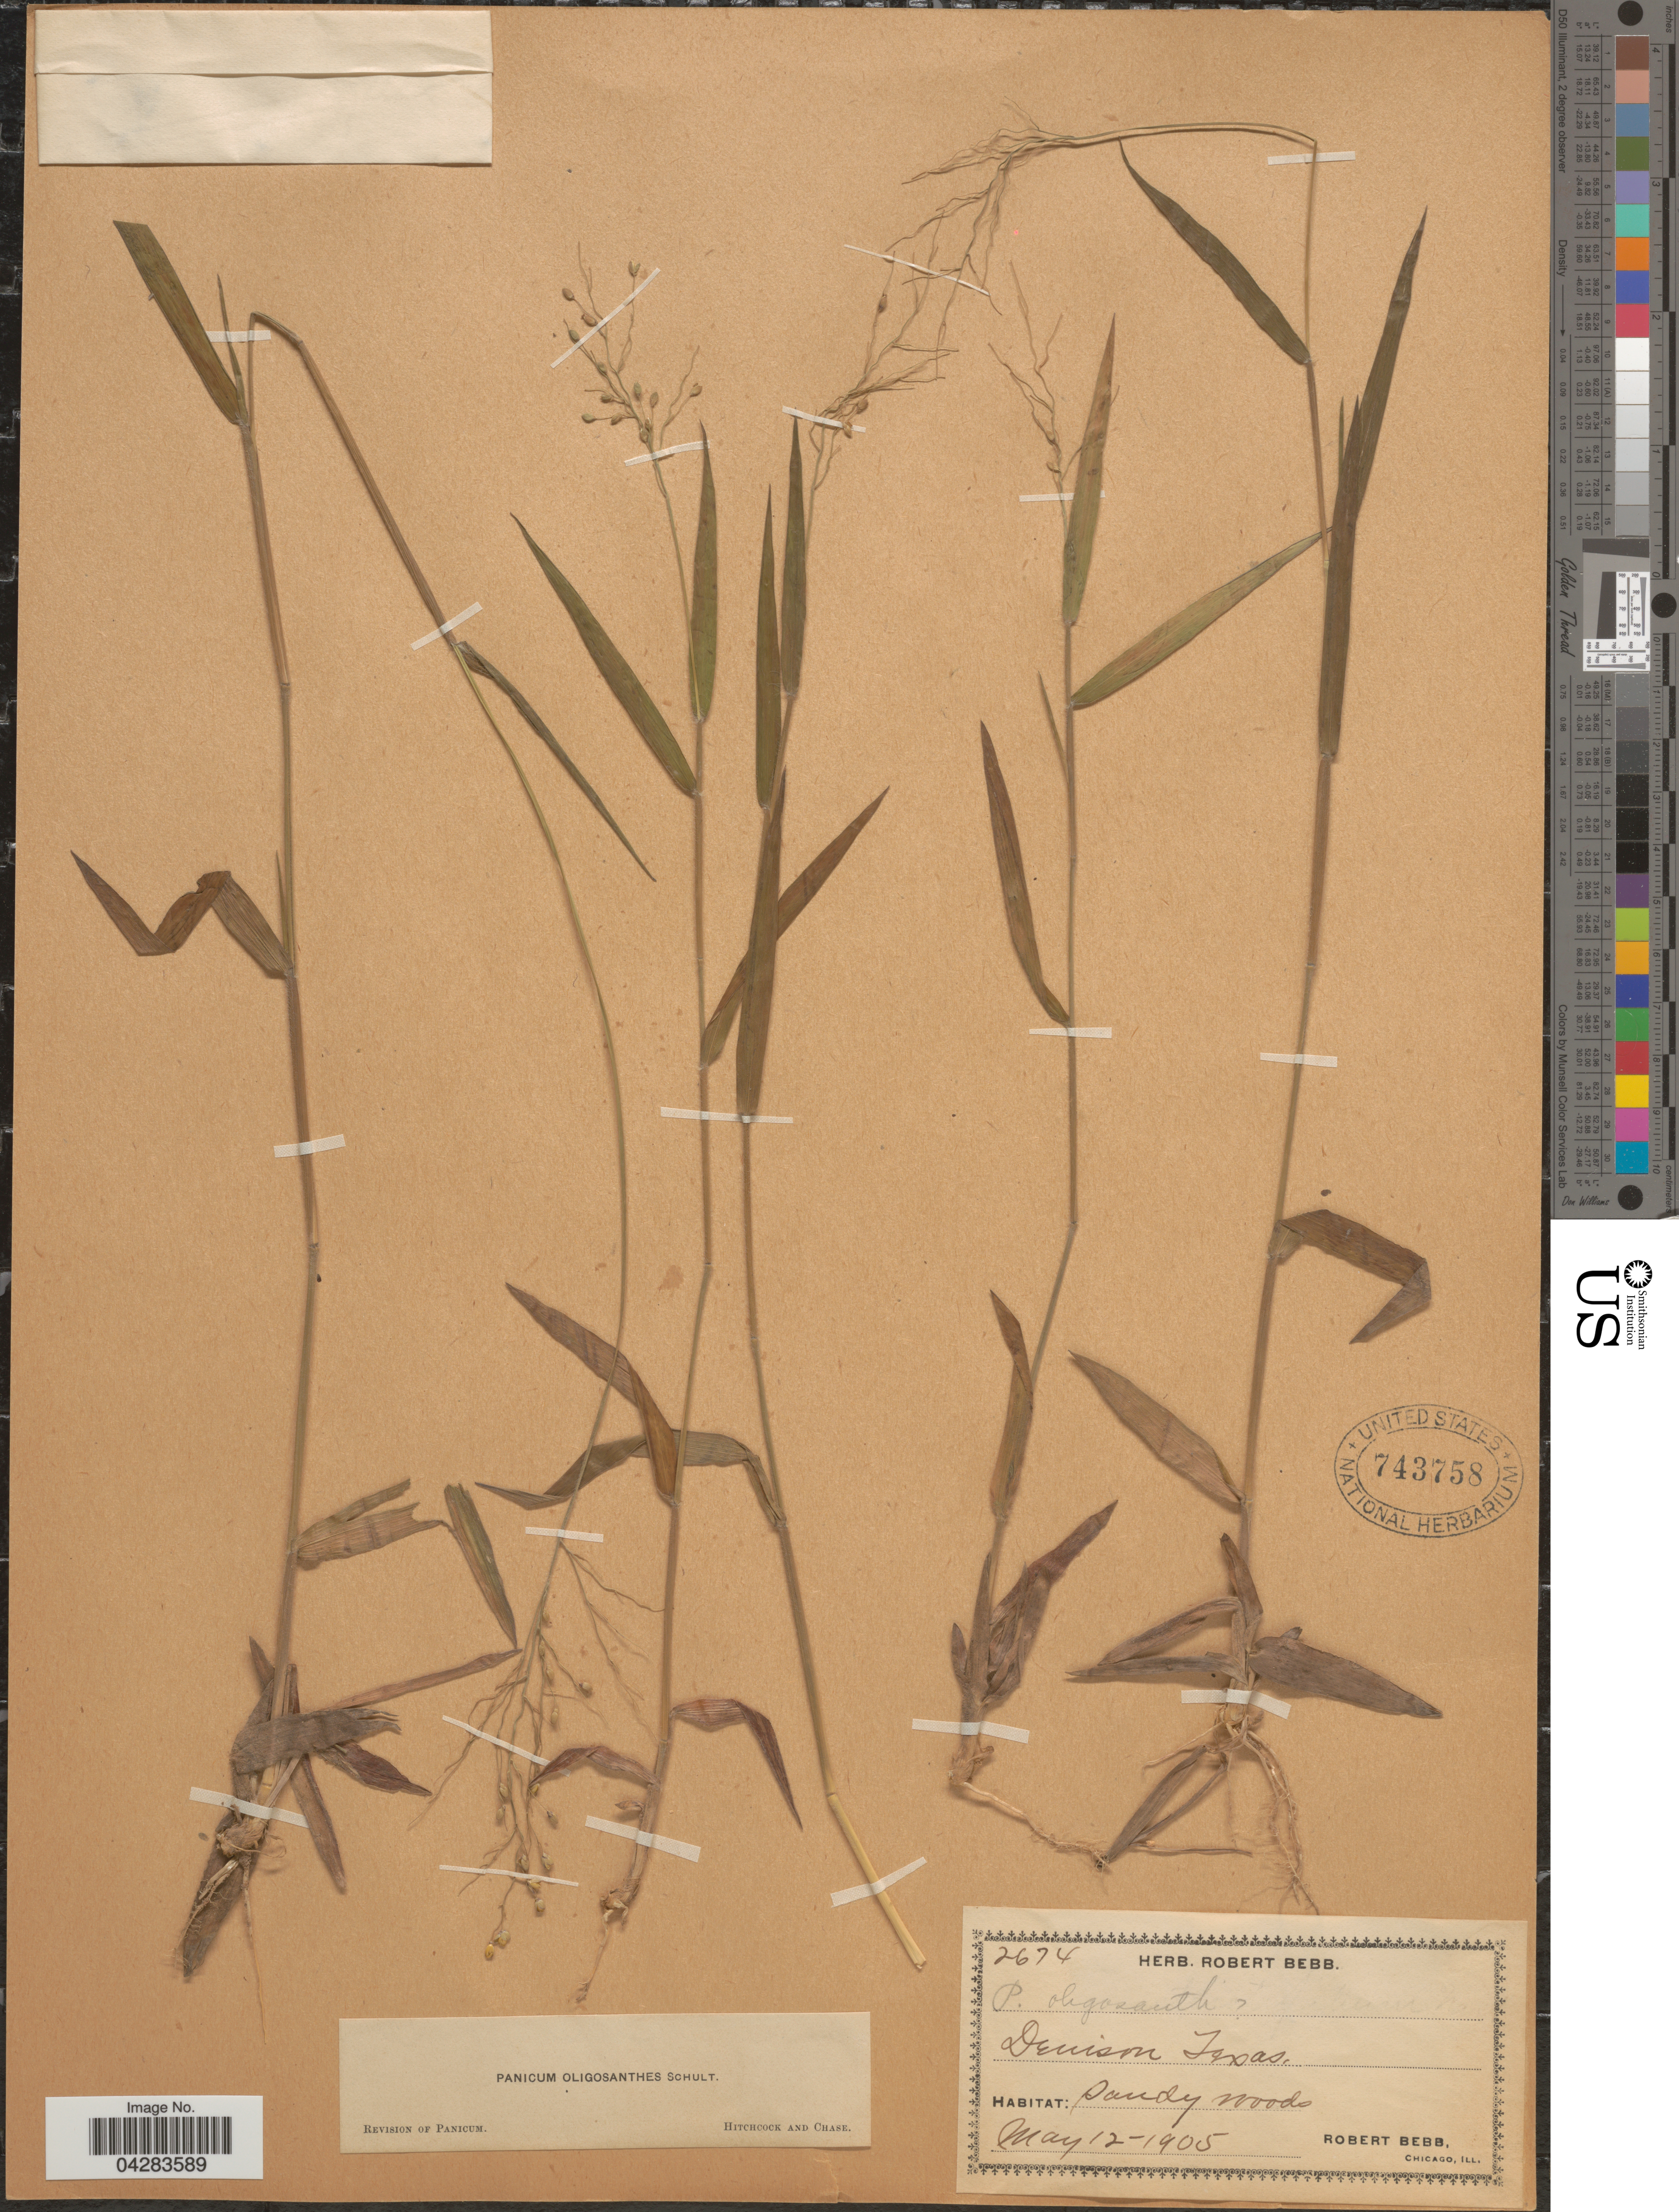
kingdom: Plantae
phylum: Tracheophyta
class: Liliopsida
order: Poales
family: Poaceae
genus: Dichanthelium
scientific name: Dichanthelium oligosanthes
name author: (Schult.) Gould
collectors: R. Bebb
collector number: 2674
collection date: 1905-05-12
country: United States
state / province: Texas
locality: Denison.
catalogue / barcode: US 743758